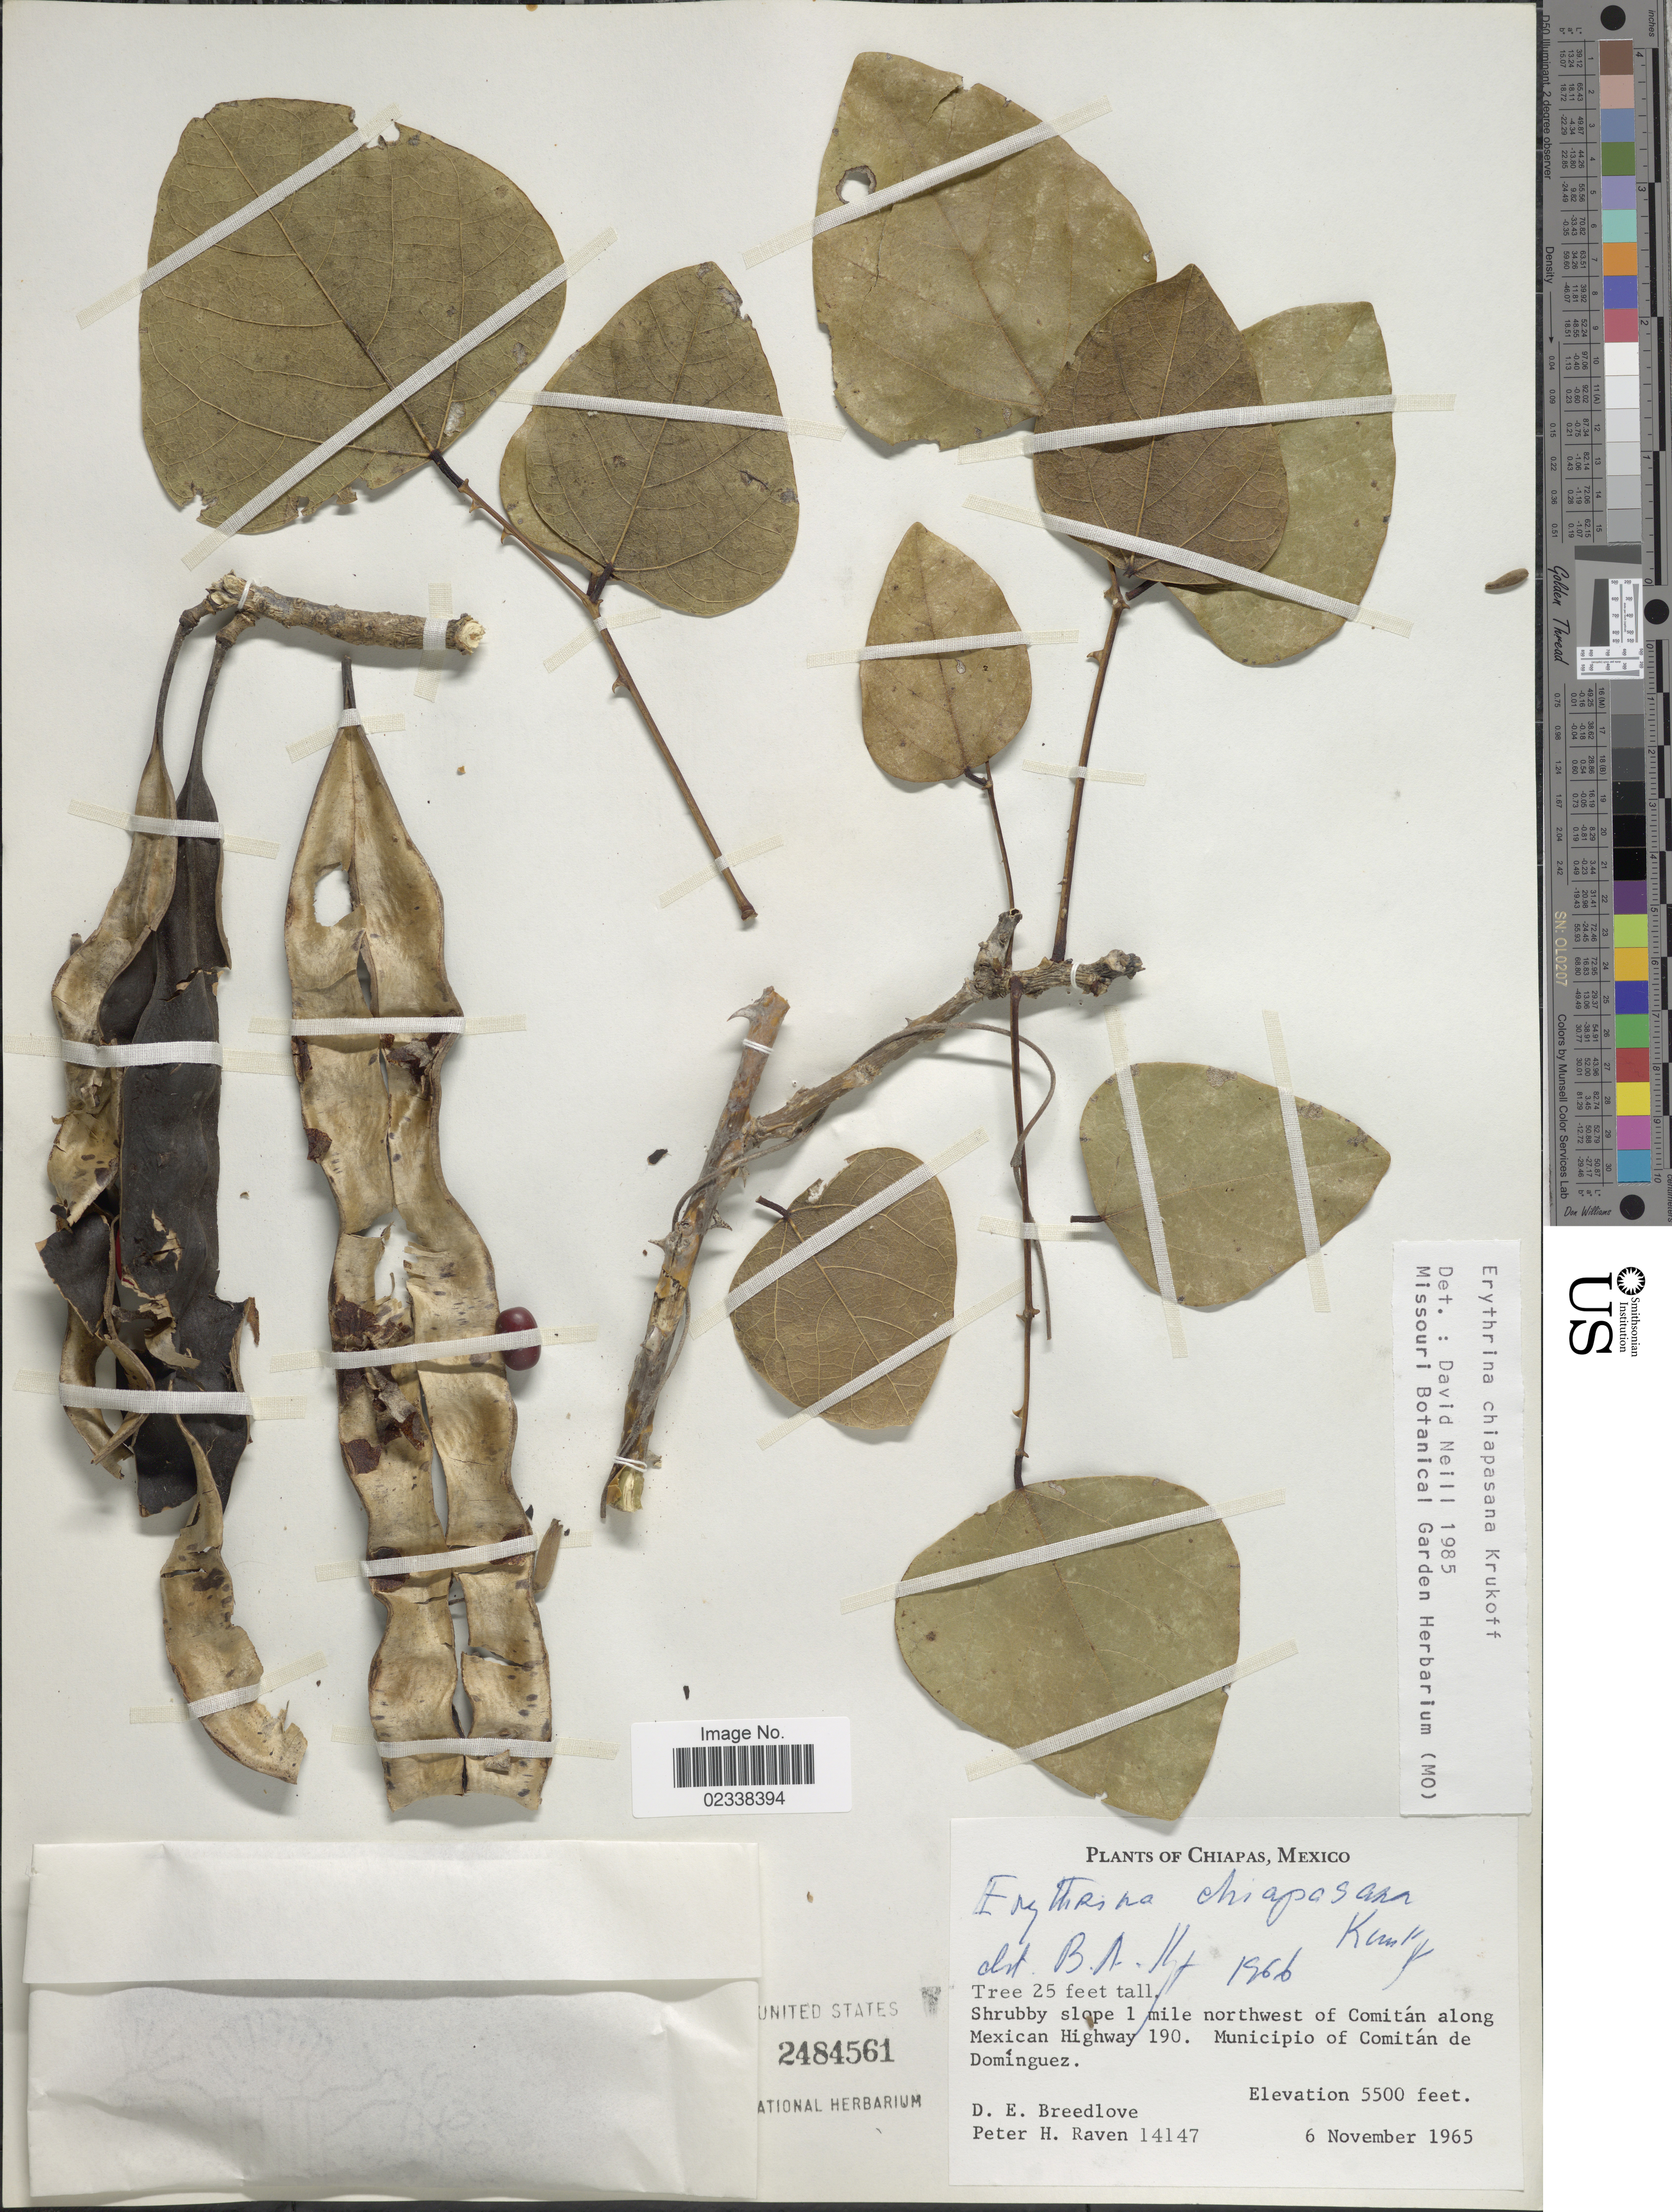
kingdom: Plantae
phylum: Tracheophyta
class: Magnoliopsida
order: Fabales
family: Fabaceae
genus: Erythrina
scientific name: Erythrina chiapasana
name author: Krukoff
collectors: D. E. Breedlove & P. Raven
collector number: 14147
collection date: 1965-11-06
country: Mexico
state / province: Chiapas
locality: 1 mile northwest of Comitlan along Mexican Highway 190. Municipio of Comitlan de Dominguez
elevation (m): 1676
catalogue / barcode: US 2484561